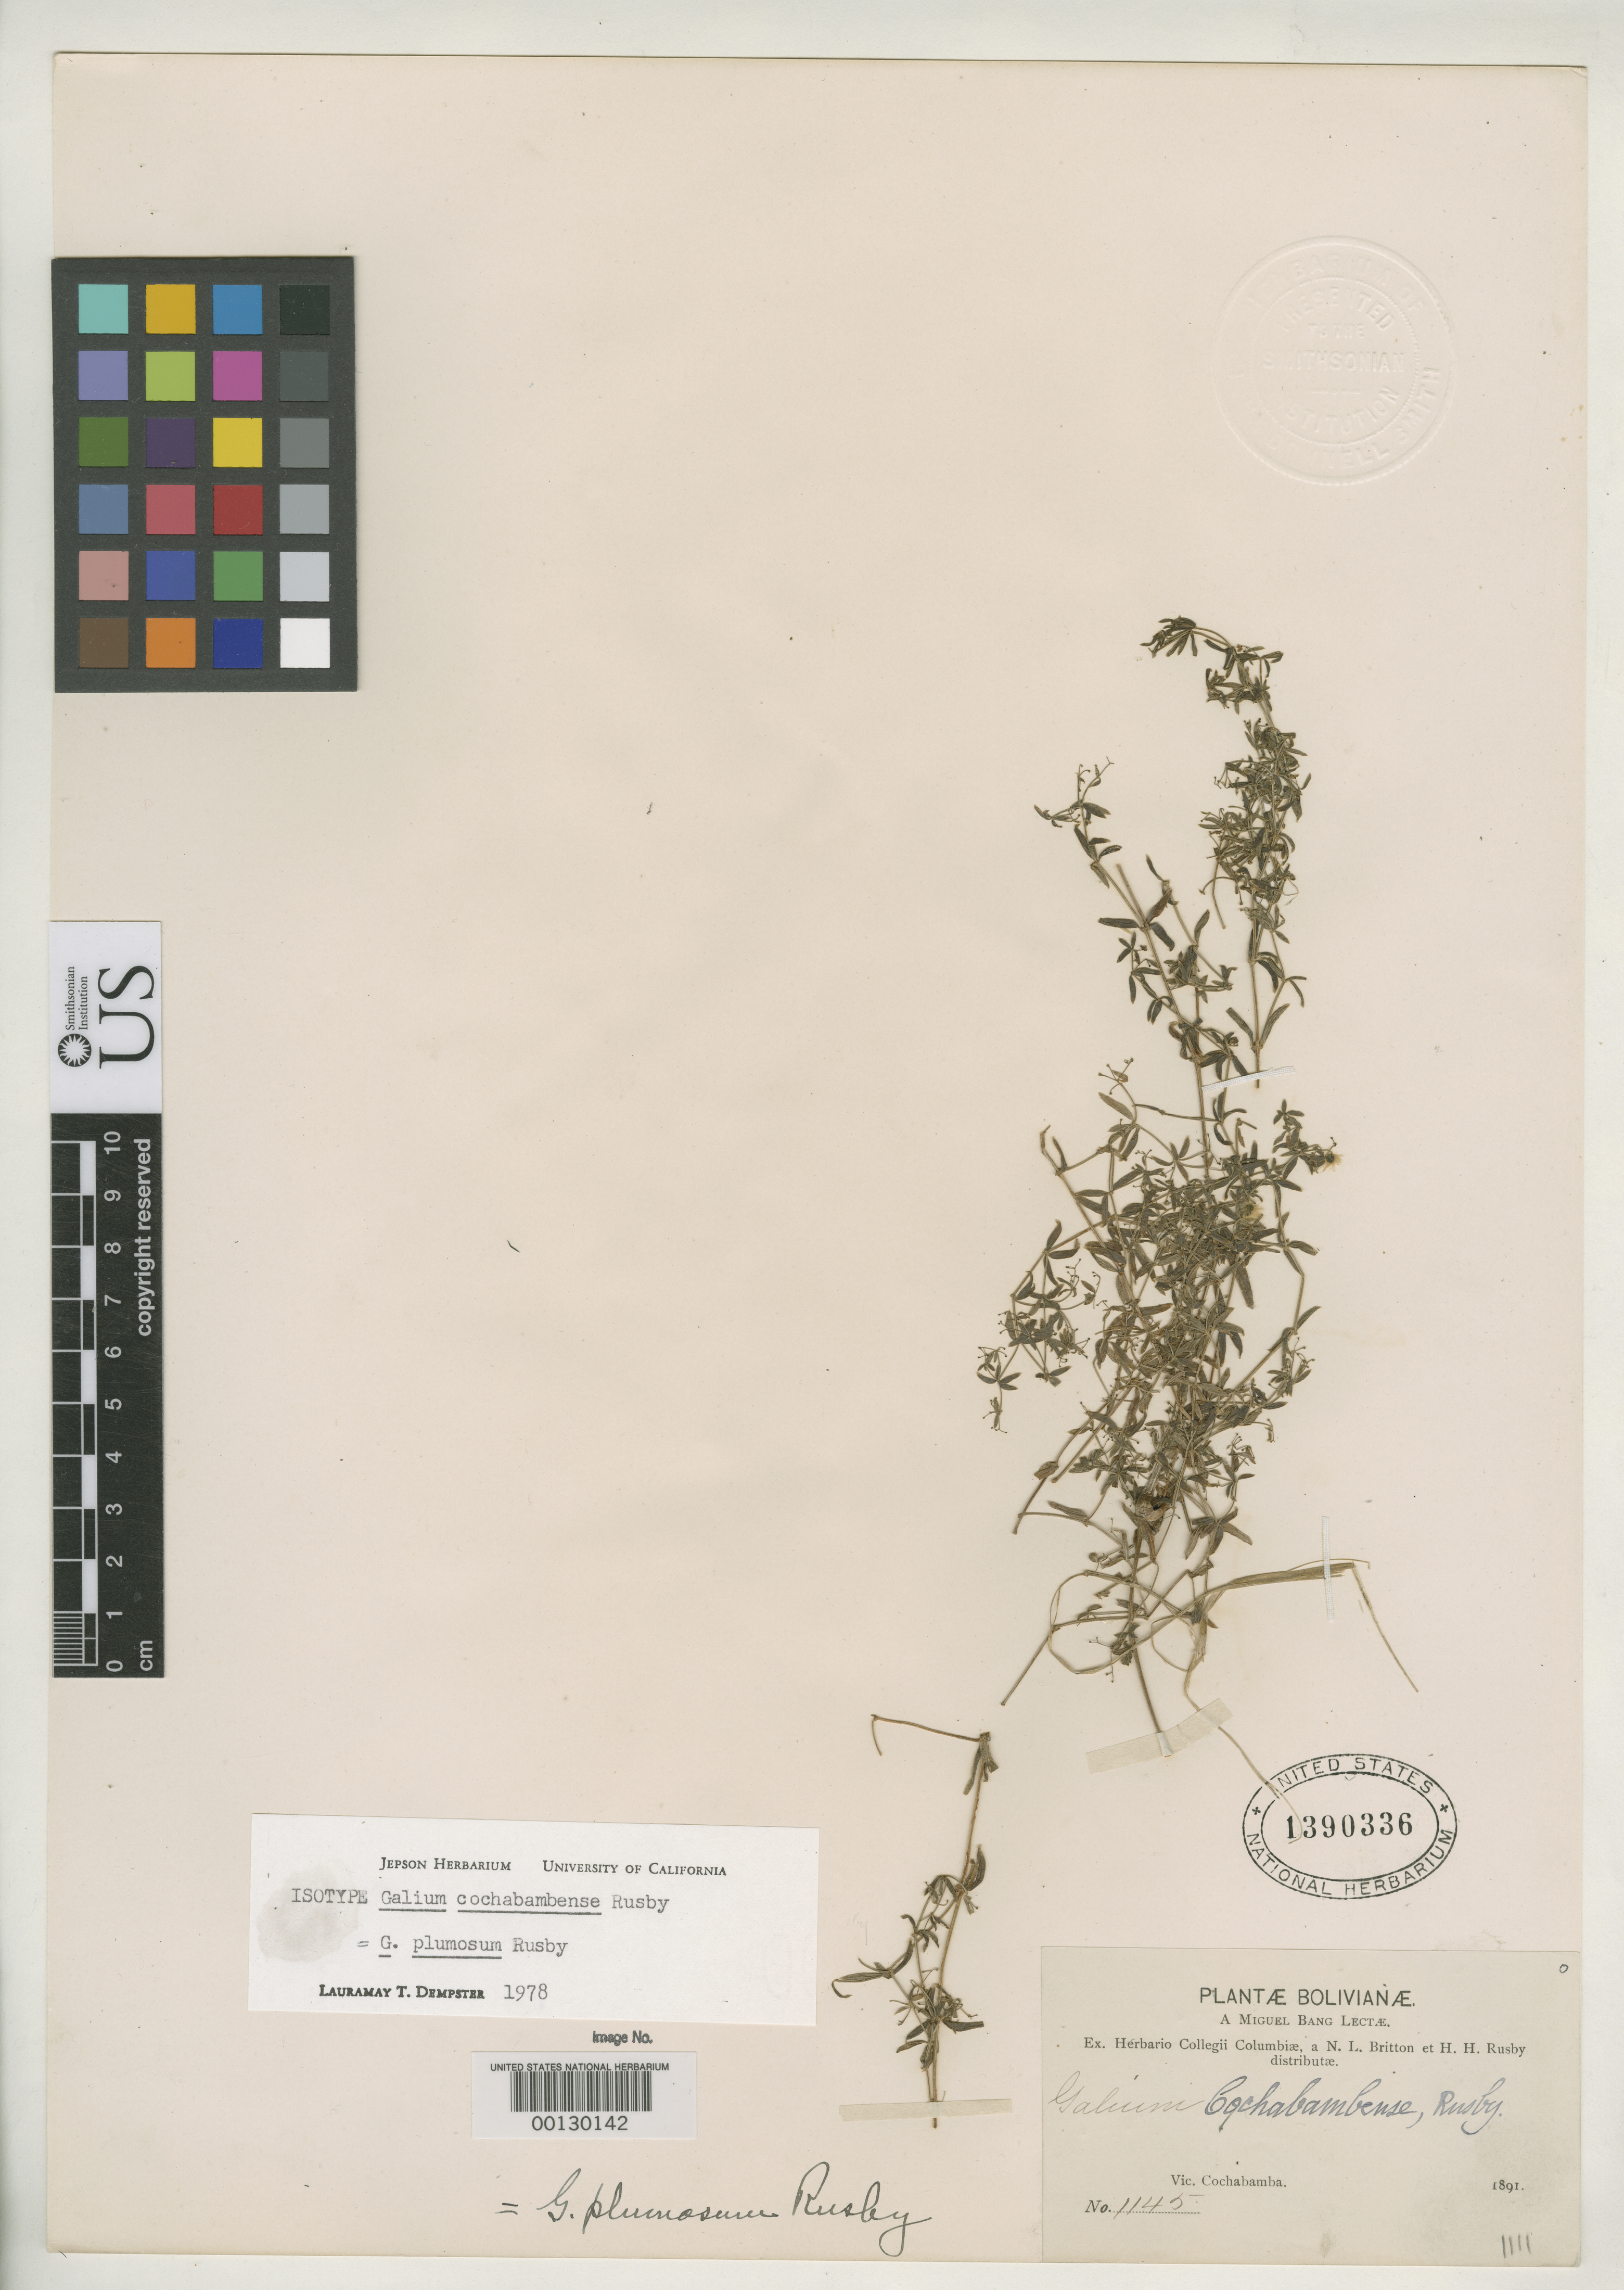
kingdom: Plantae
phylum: Tracheophyta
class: Magnoliopsida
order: Gentianales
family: Rubiaceae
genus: Galium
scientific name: Galium cochabambense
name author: Rusby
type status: Isotype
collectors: M. Bang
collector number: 1145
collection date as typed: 1891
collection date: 1891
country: Bolivia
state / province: Cochabamba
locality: Vicinity of Cochabamba.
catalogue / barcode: US 1390336